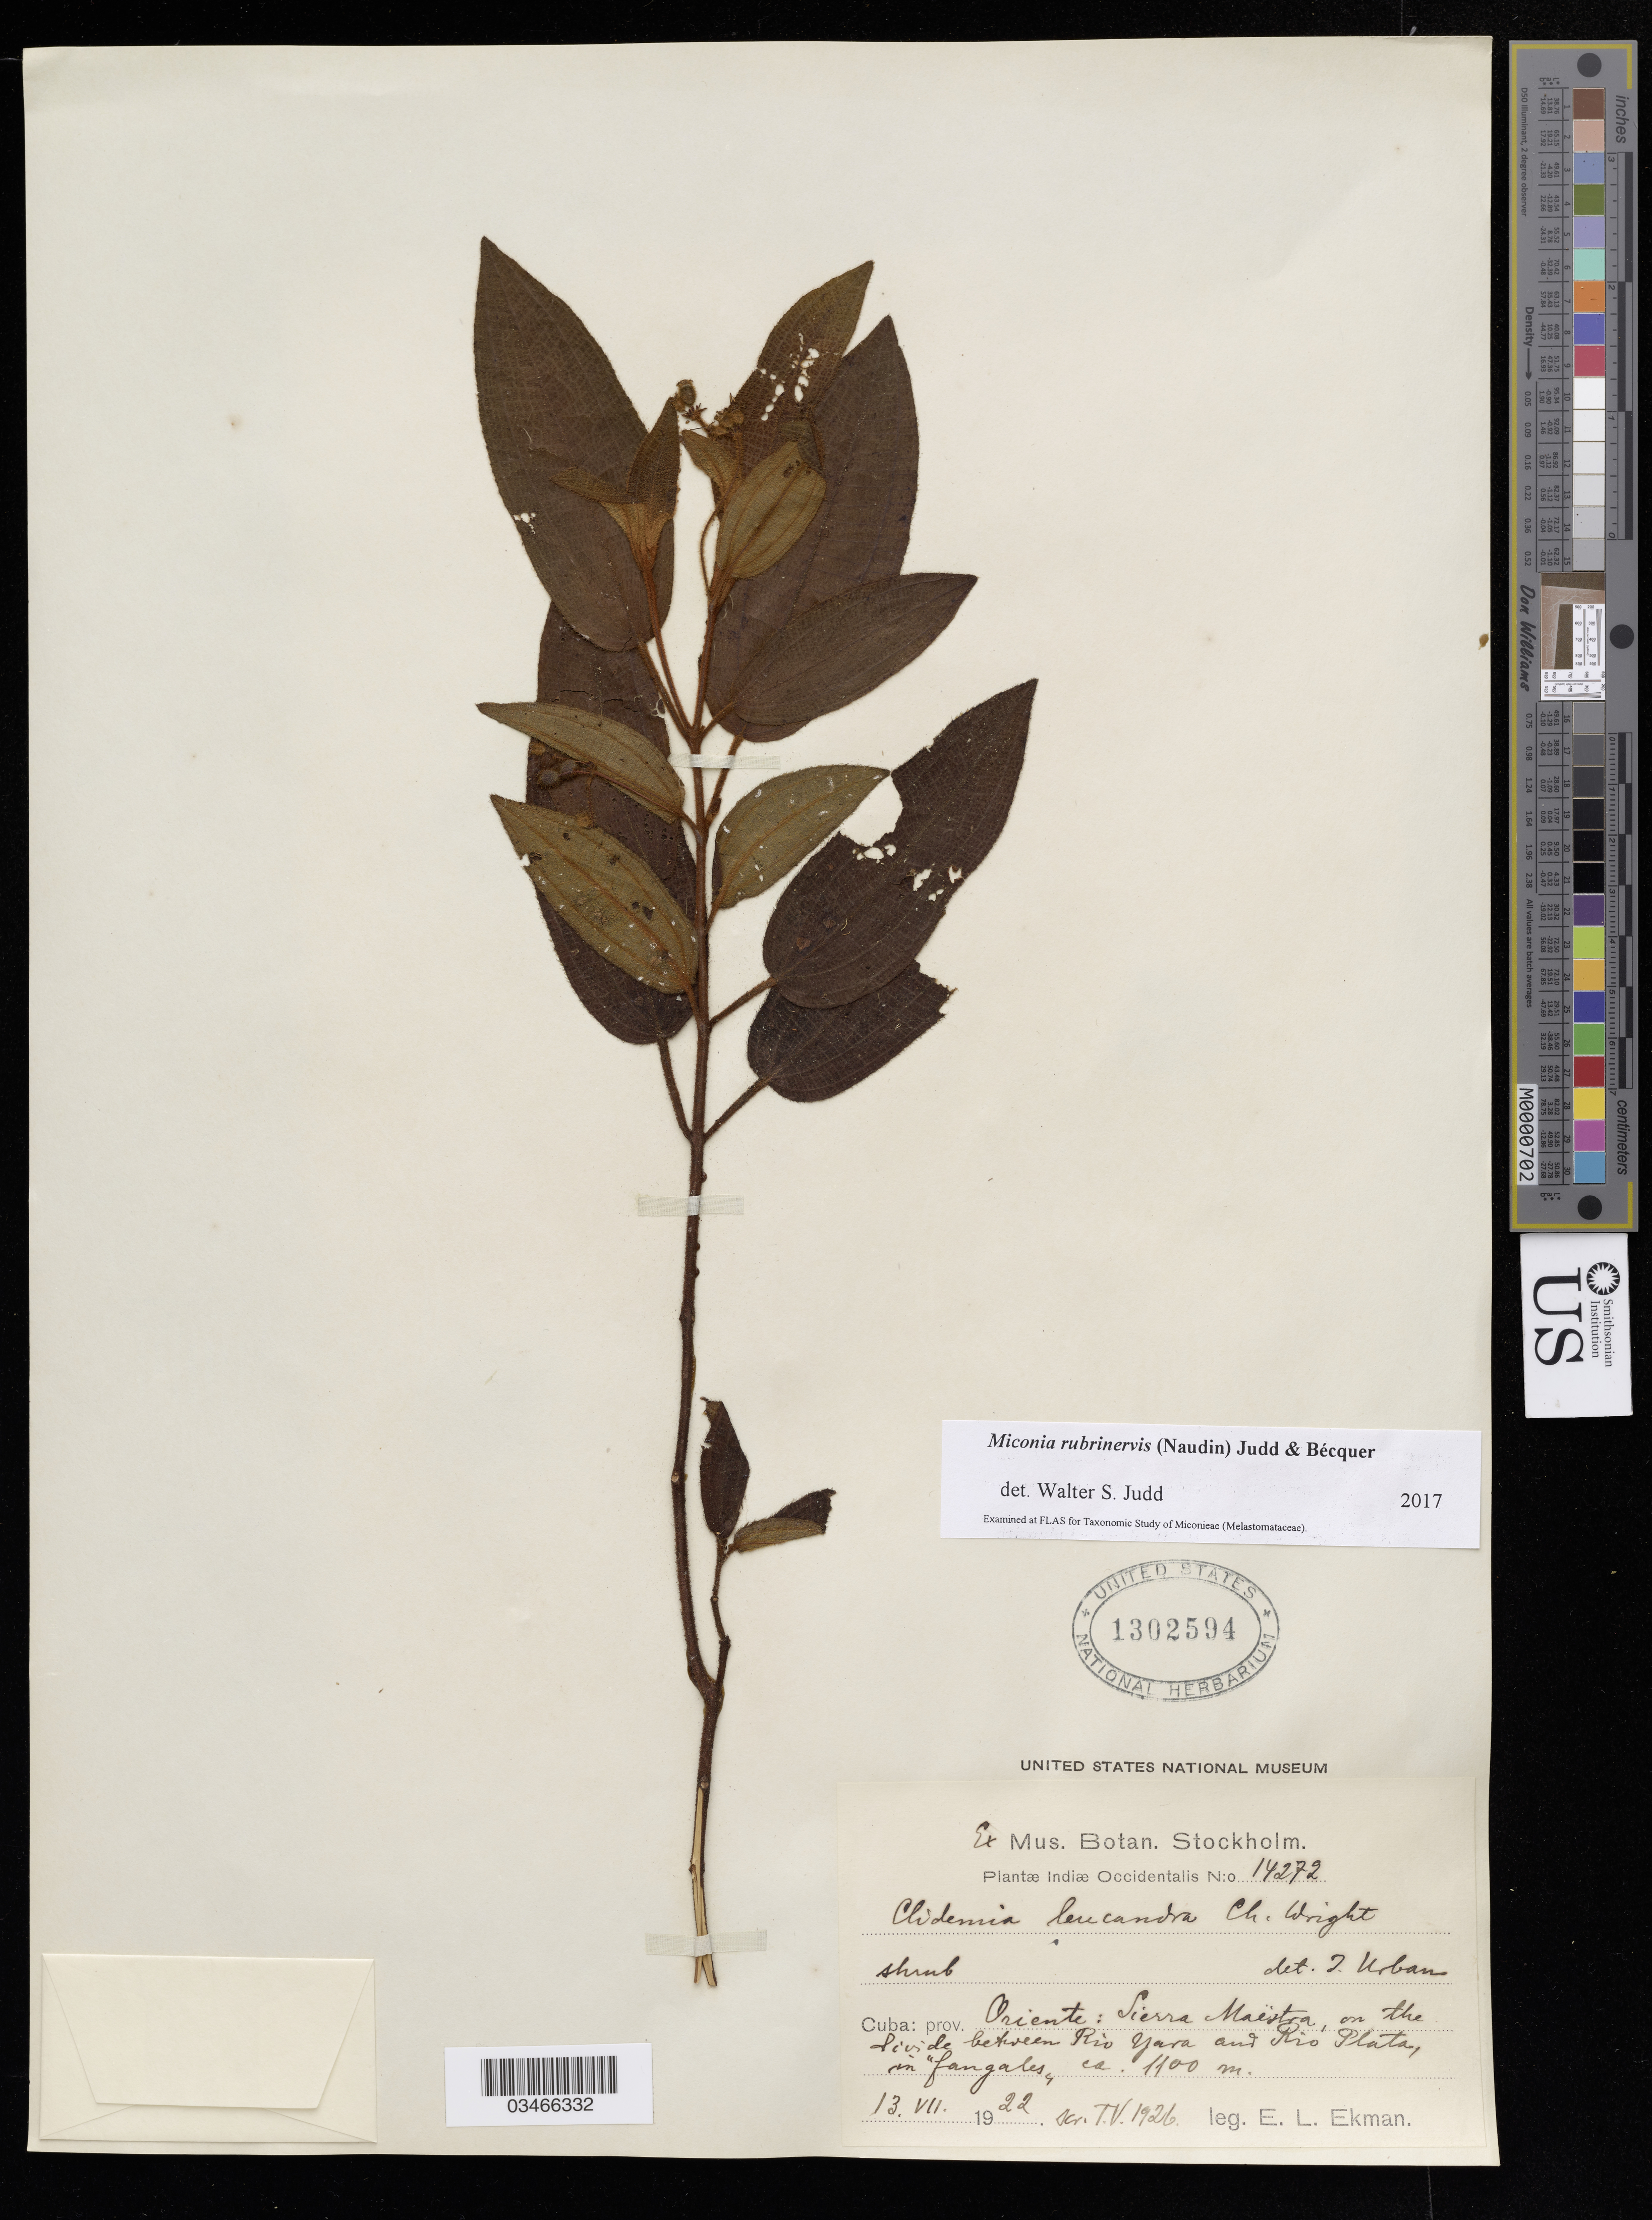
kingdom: Plantae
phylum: Tracheophyta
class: Magnoliopsida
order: Myrtales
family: Melastomataceae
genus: Miconia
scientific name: Miconia rubrinervis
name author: (Naudin) Judd & Bécquer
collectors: E. L. Ekman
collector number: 14272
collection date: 1922-07-13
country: Cuba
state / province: Oriente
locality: Sierra Maëstra, on the divide between Rio Yara and Rio Plata, in "fangales,,.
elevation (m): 1100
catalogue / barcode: US 1302594